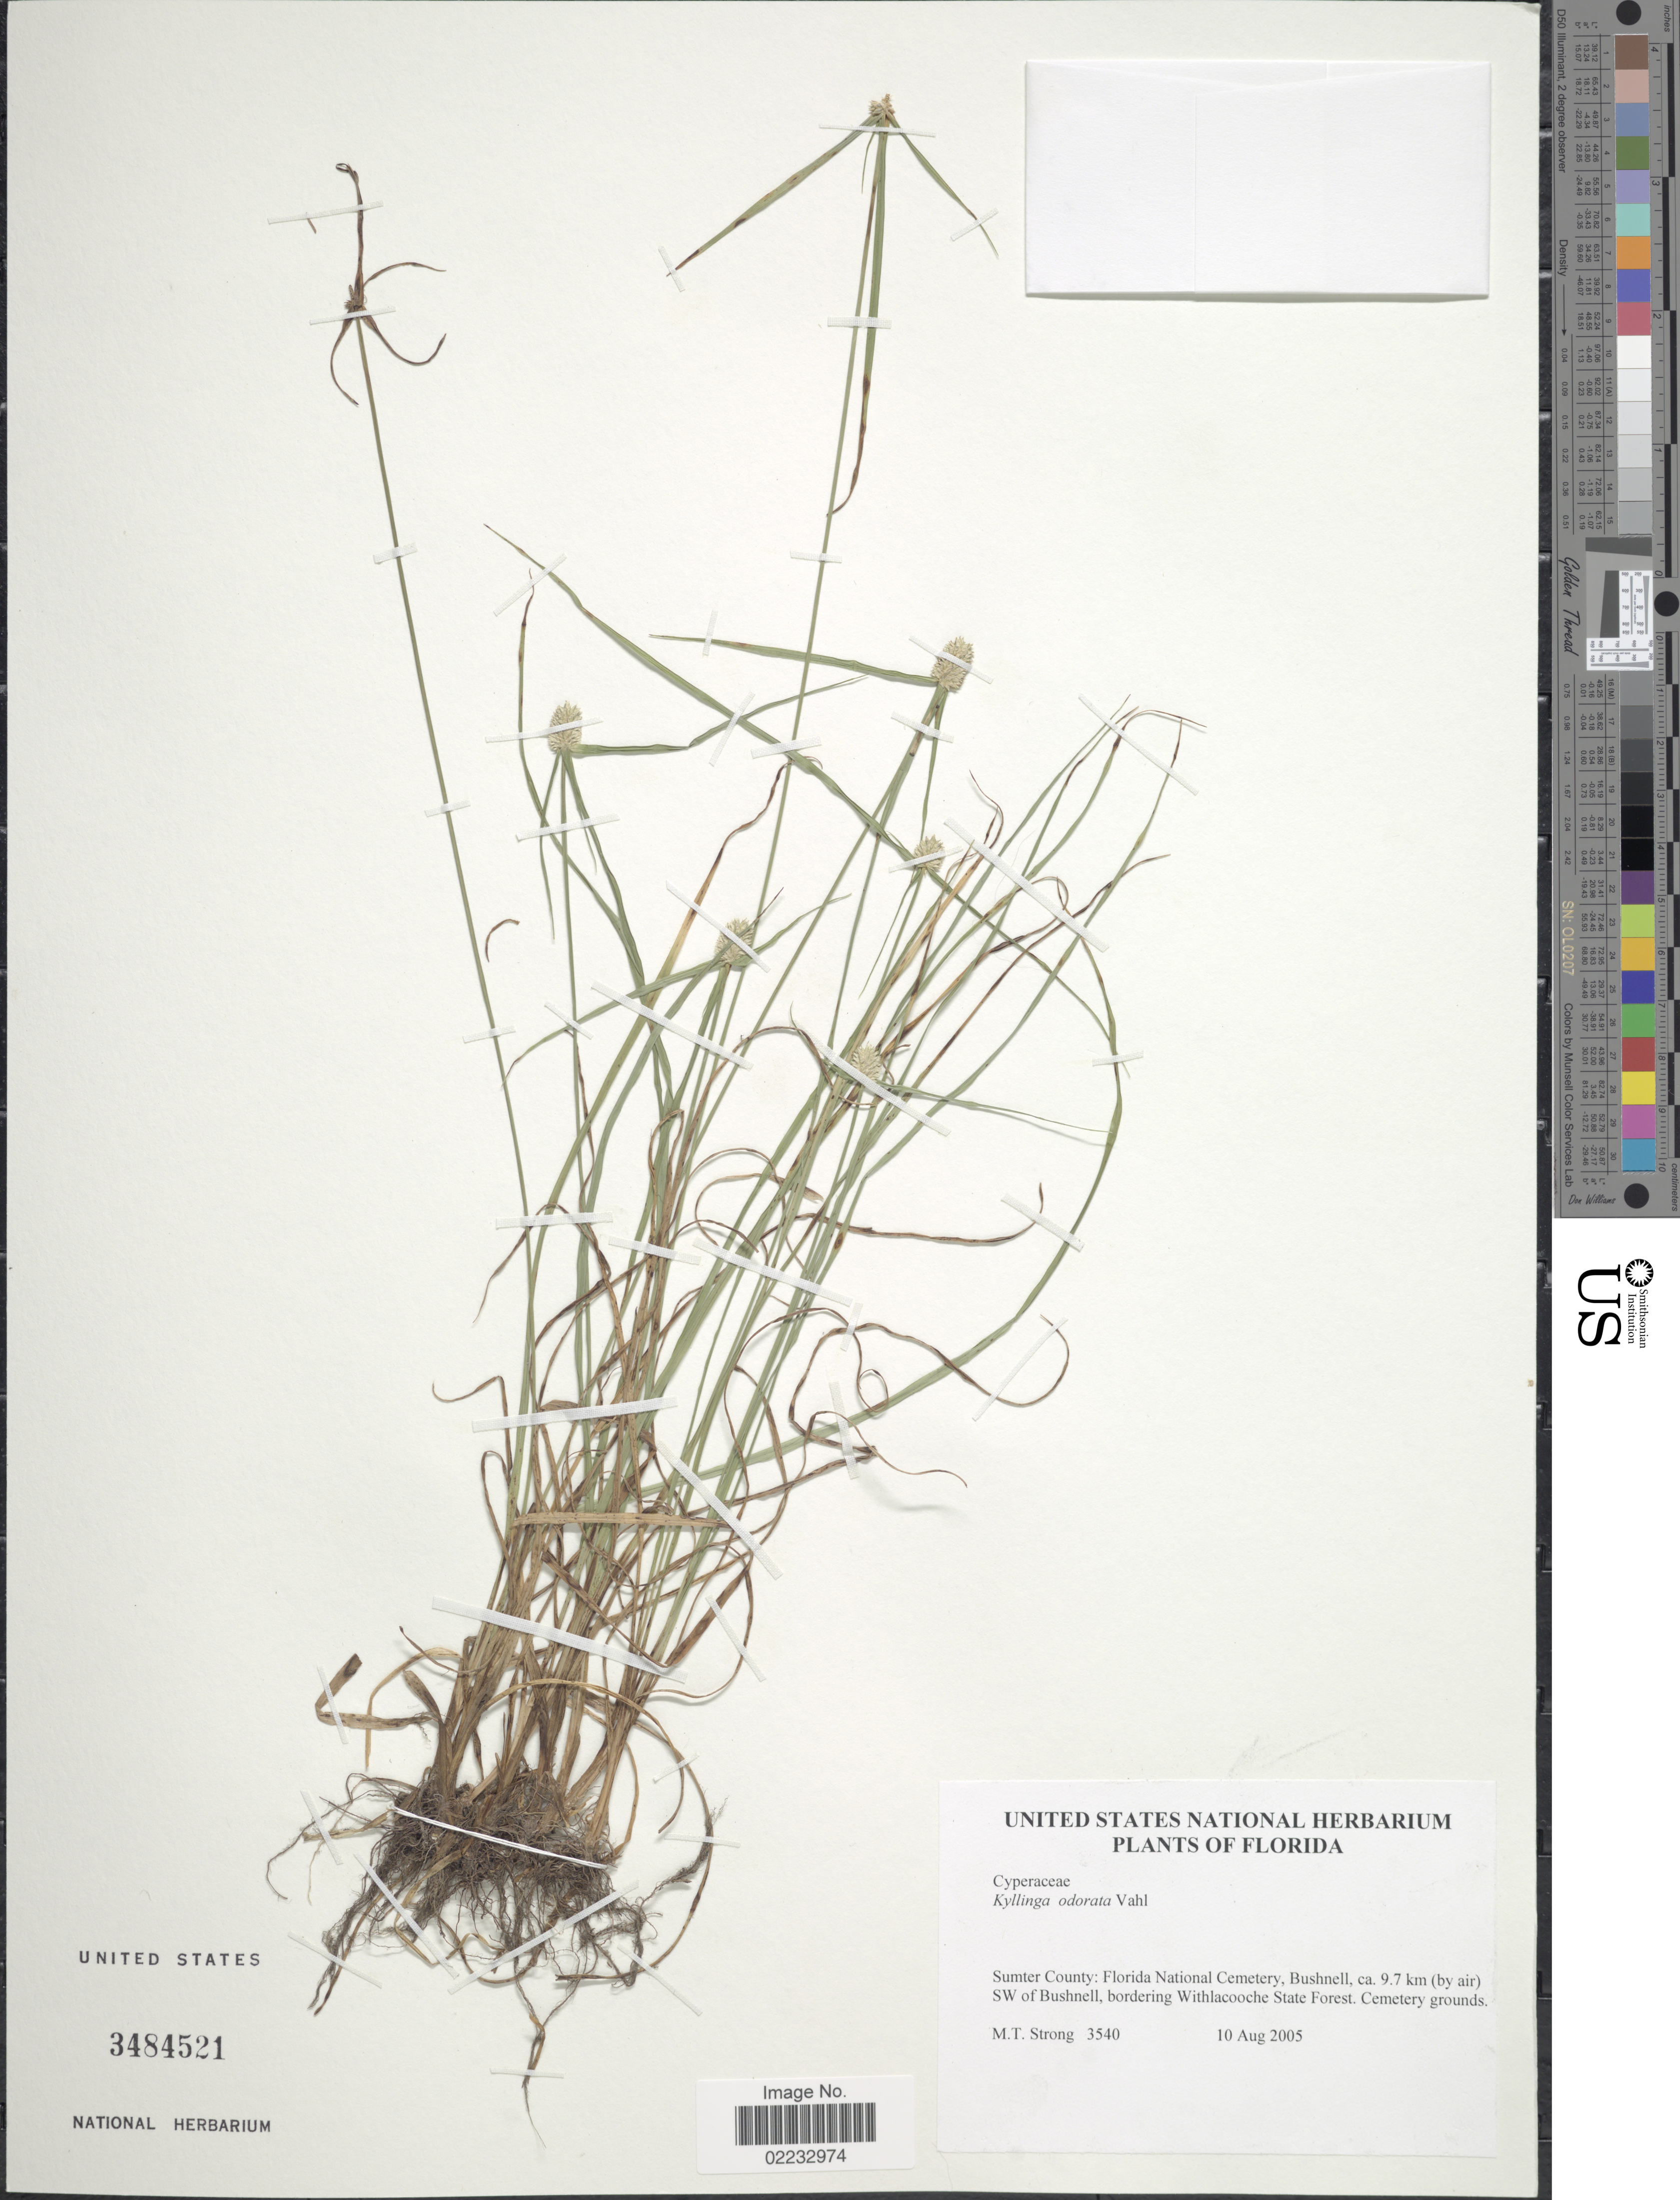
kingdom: Plantae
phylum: Tracheophyta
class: Liliopsida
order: Poales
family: Cyperaceae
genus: Cyperus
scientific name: Cyperus sesquiflorus subsp. sesquiflorus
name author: (Torr.) Mattf. & Kük.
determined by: Strong, M. T., (US), Smithsonian Institution - National Museum of Natural History (UNITED STATES)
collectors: M. T. Strong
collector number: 3540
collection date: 2005-08-10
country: United States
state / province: Florida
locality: Sumter County: Floria National Cemetery, Bushnell, ca. 9.7 km (by air) SW of Bushnell, bordering Withlacooche State Forest, Cemetery grounds.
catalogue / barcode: US 3484521